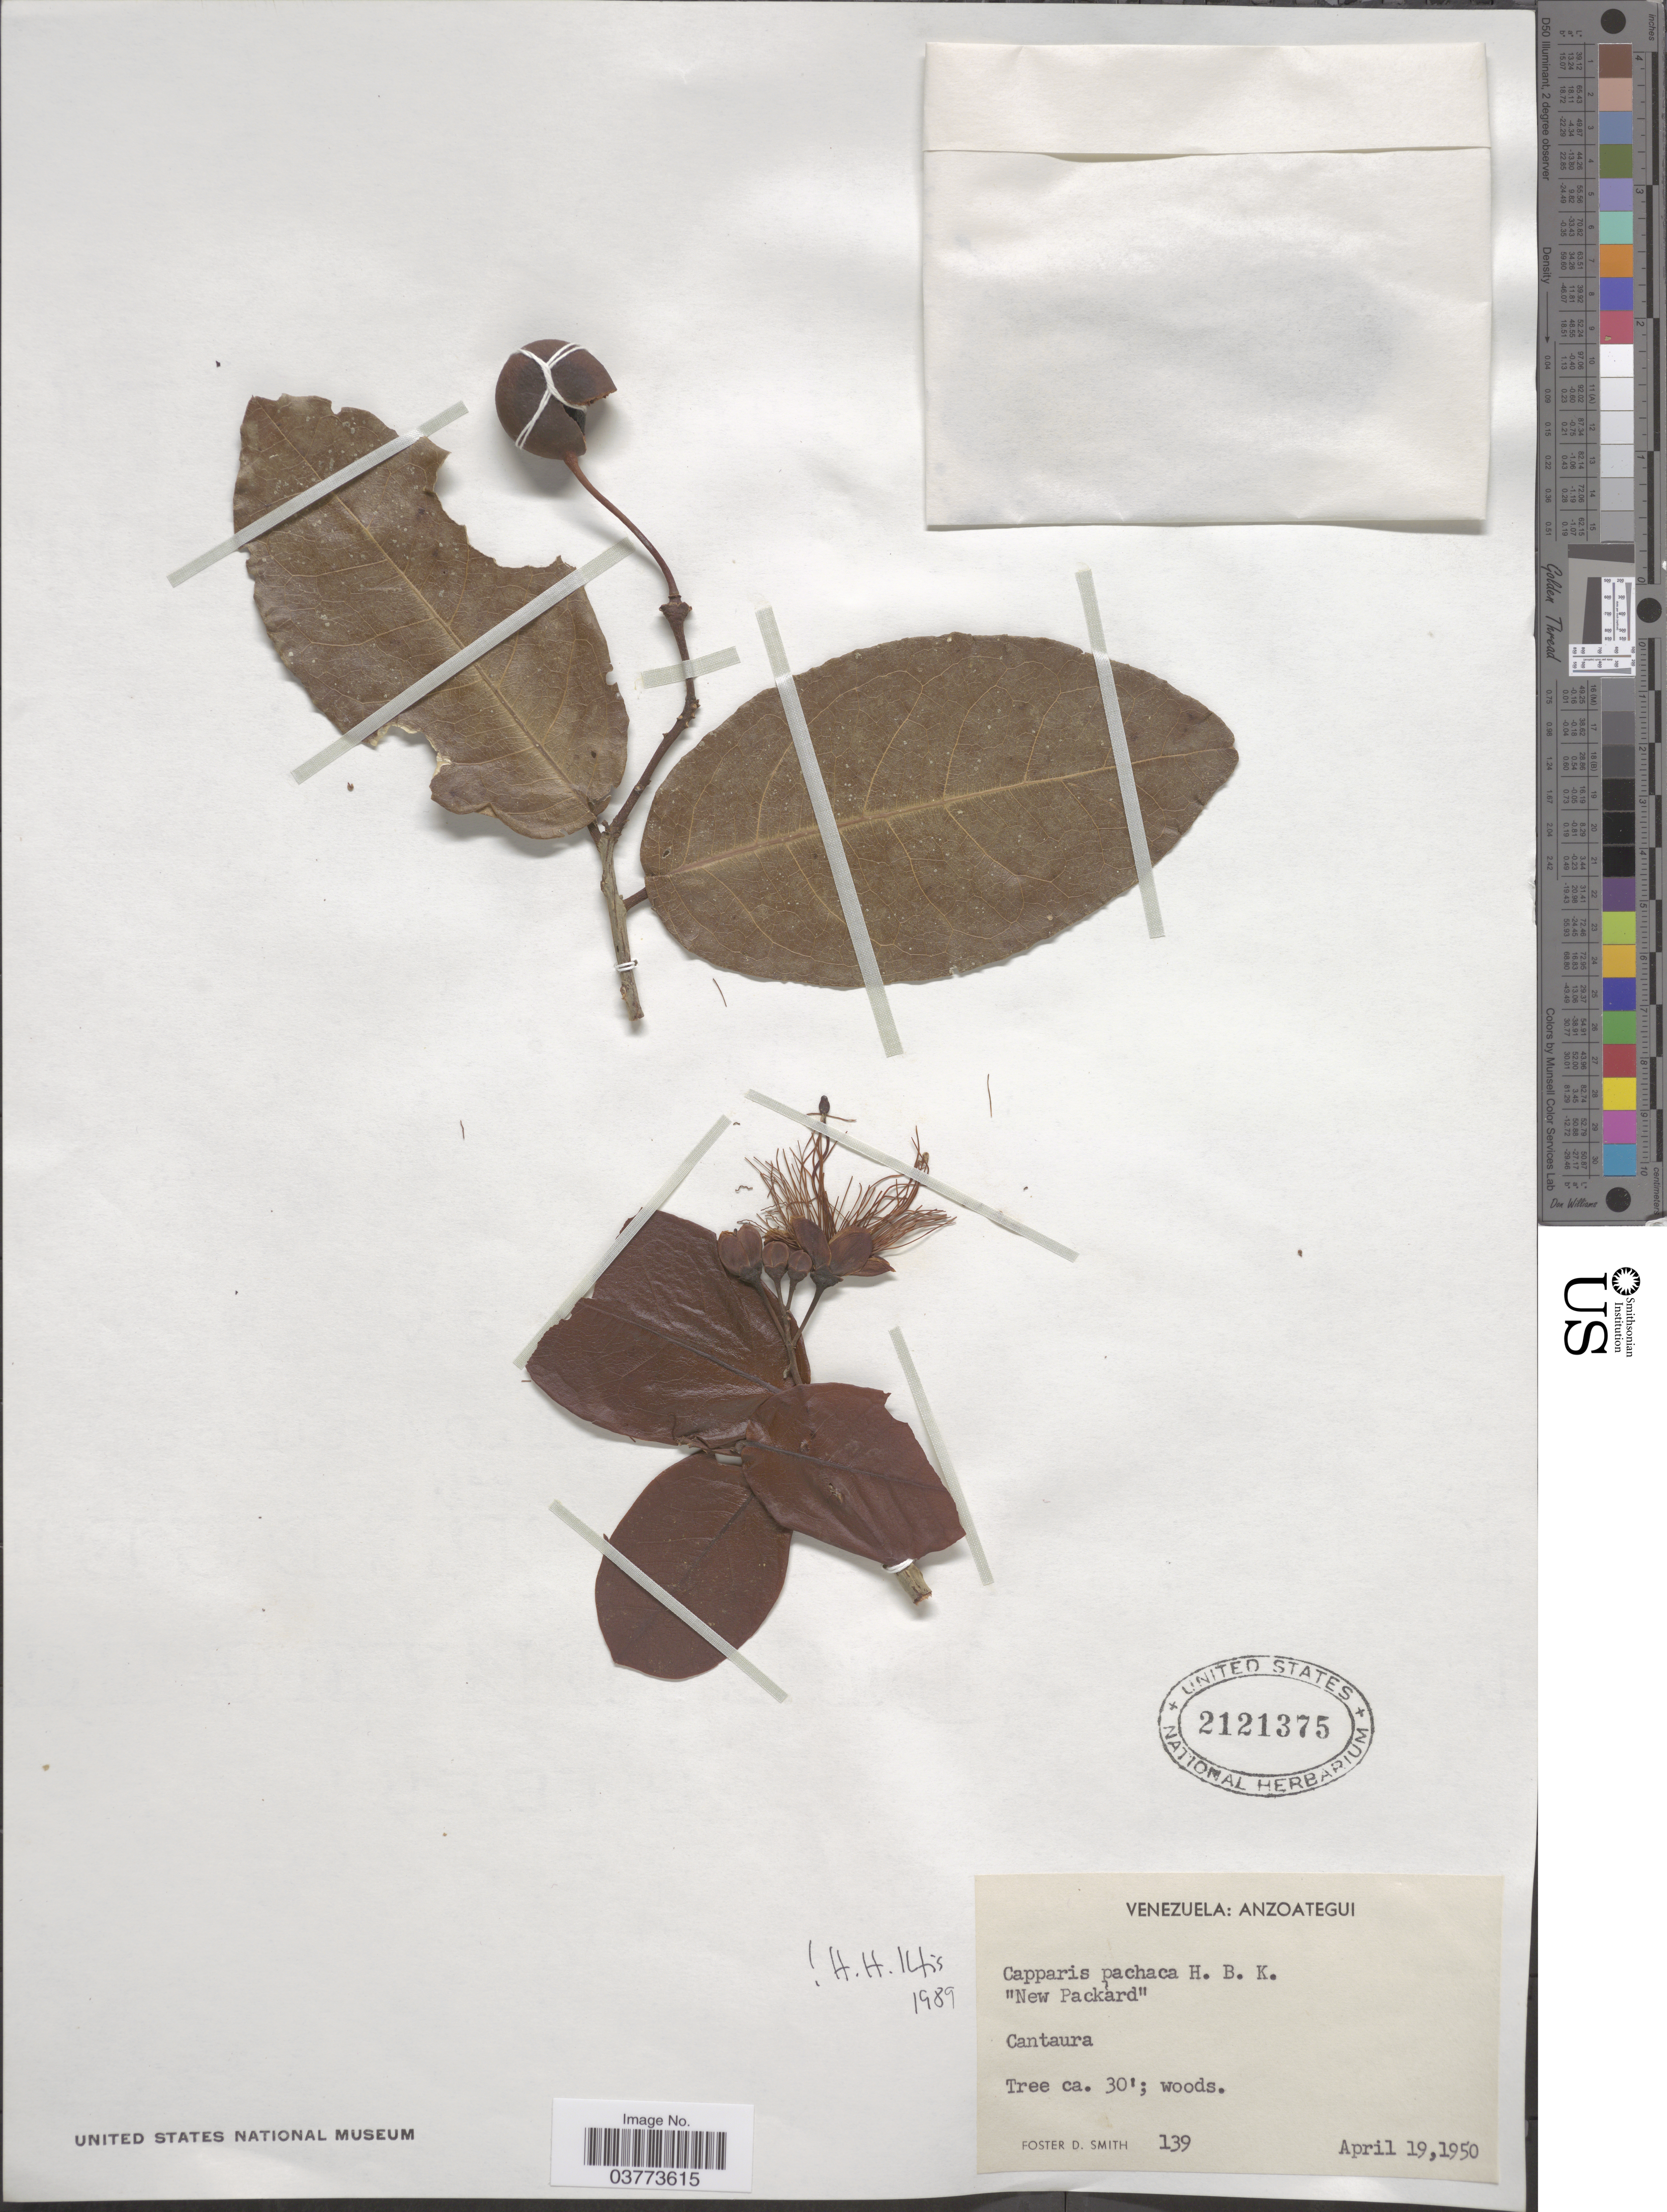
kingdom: Plantae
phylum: Tracheophyta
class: Magnoliopsida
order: Brassicales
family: Capparaceae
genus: Neocapparis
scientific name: Neocapparis pachaca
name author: (Kunth) Cornejo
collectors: F. Smith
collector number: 139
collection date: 1950-04-19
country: Venezuela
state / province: Anzoategui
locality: Cantaura.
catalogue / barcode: US 2121375